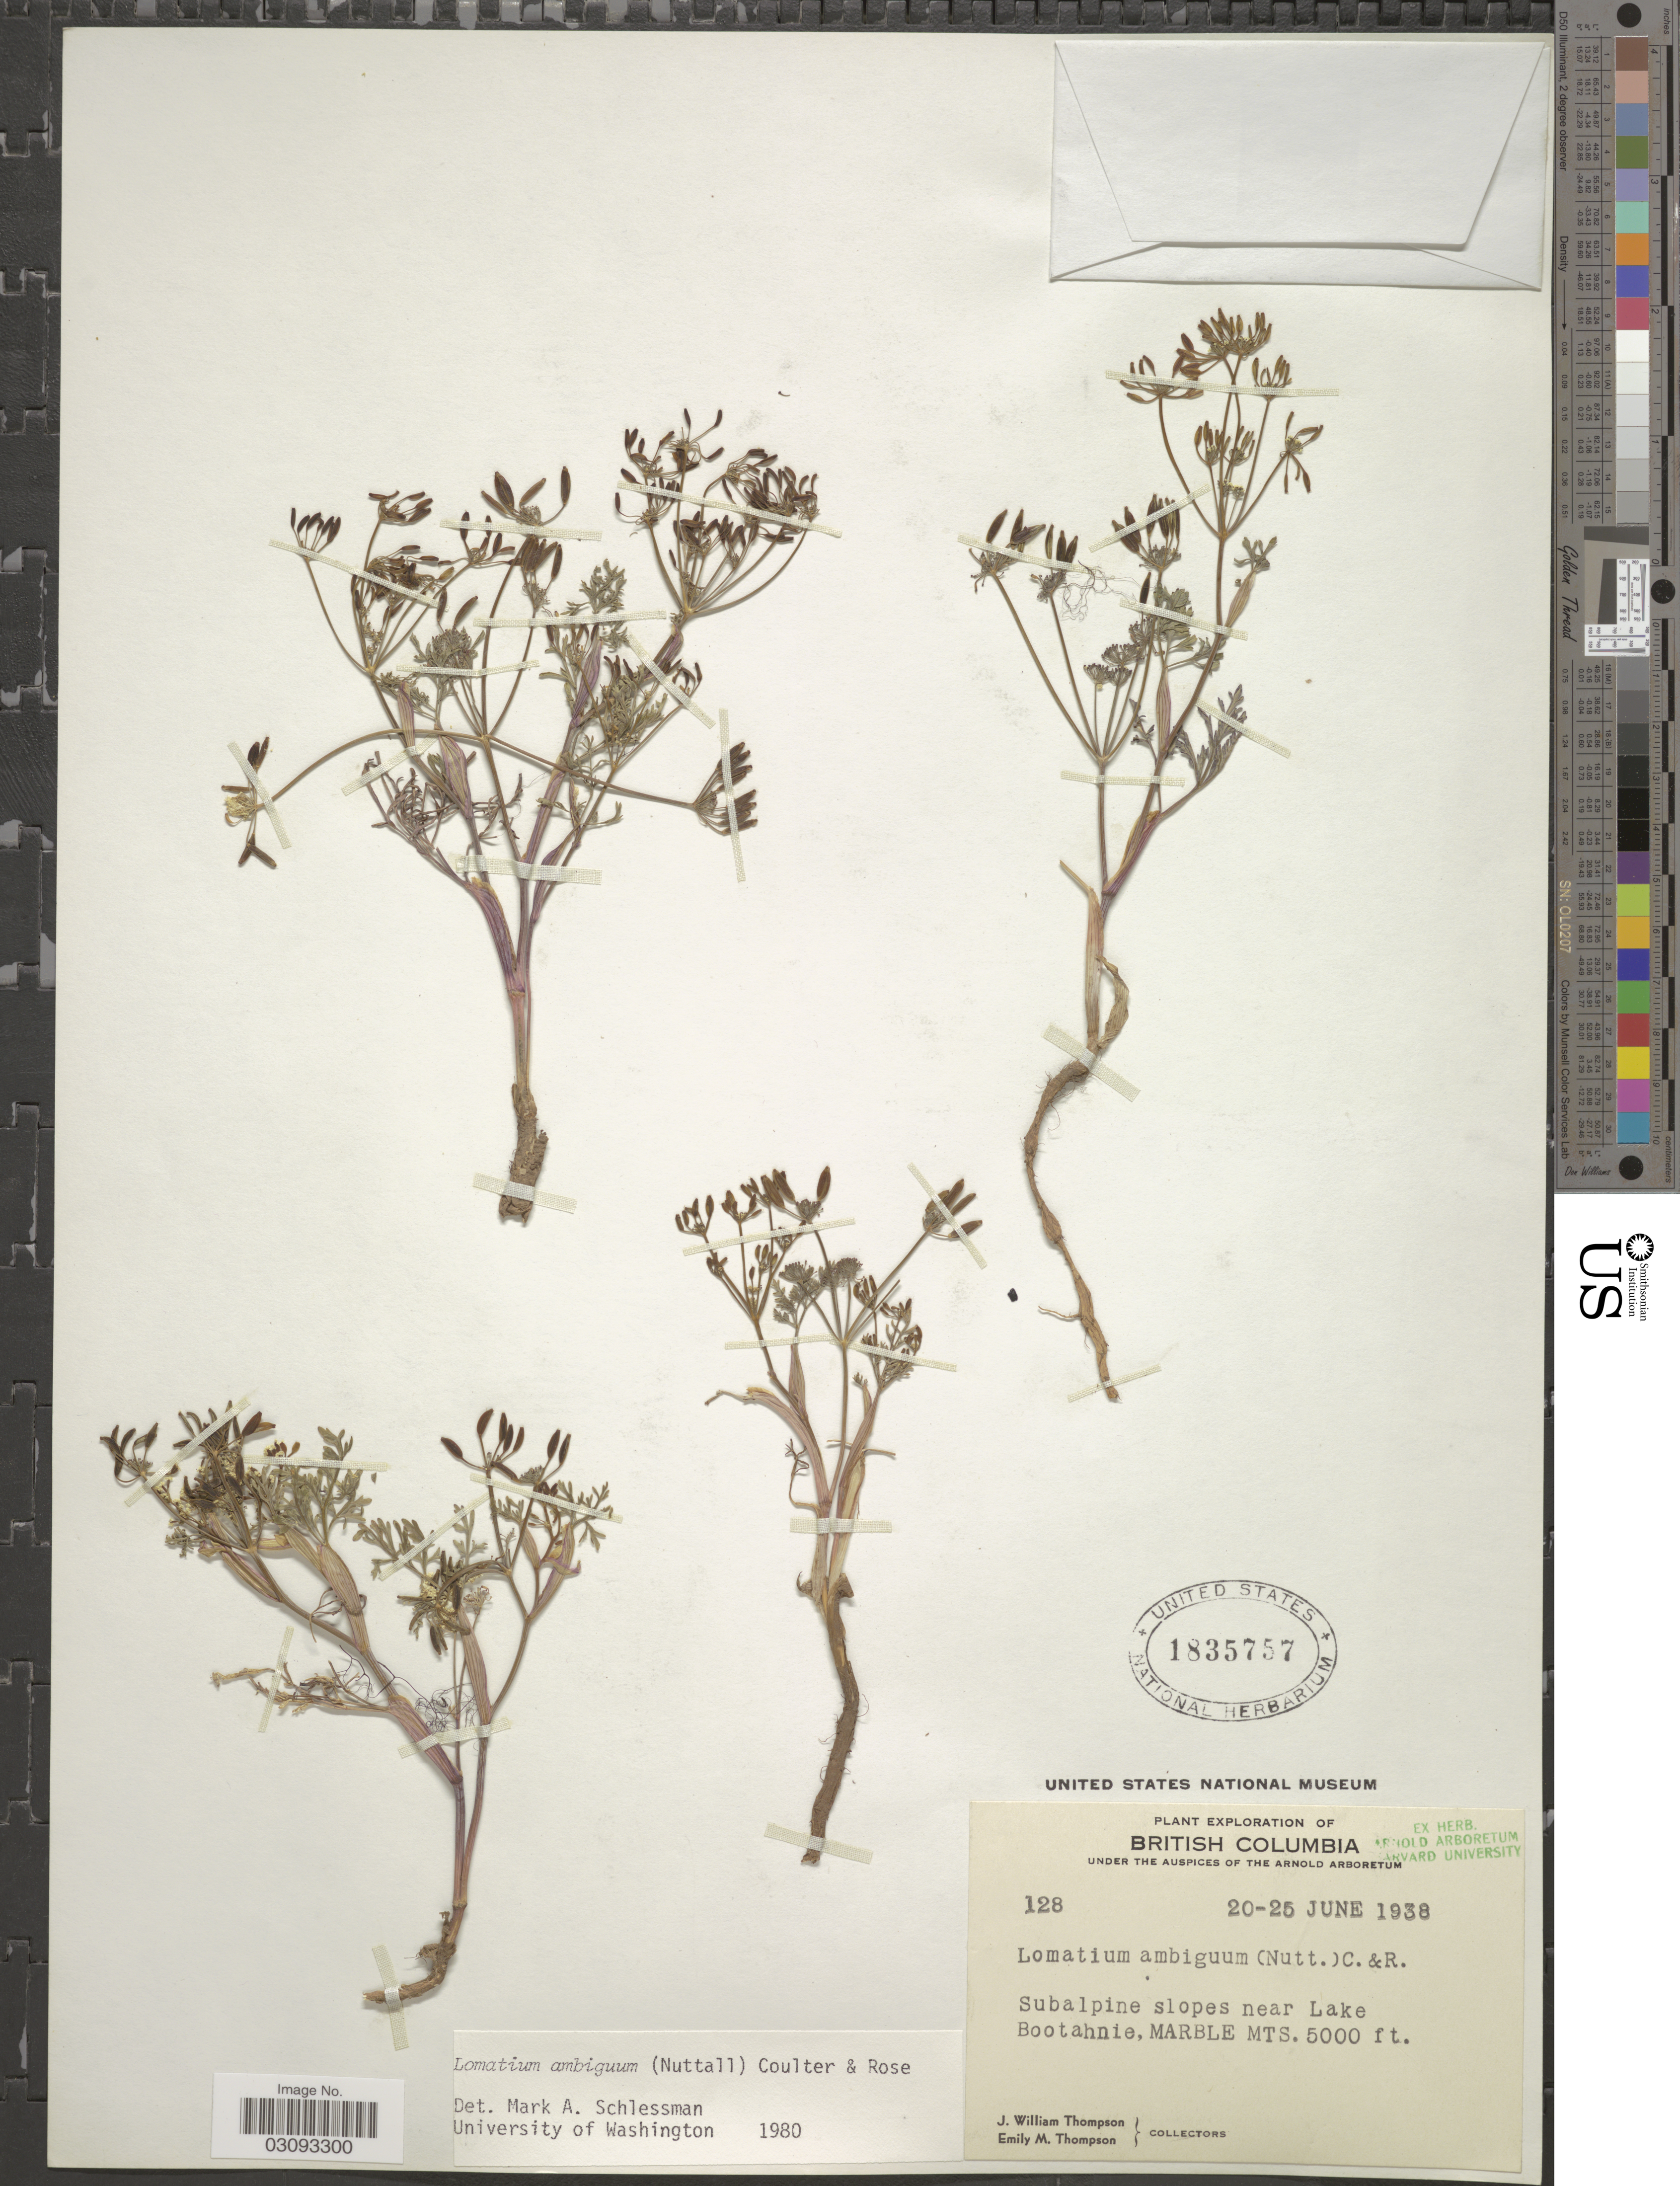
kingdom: Plantae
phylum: Tracheophyta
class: Magnoliopsida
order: Apiales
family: Apiaceae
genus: Lomatium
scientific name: Lomatium ambiguum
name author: (Nutt.) Coult. & Rose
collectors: J. W. Thompson & E. M. Thompson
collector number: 128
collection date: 1938-06-20/1938-06-25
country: Canada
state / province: British Columbia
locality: Subalpine slopes near Lake Bootahnie, Marble Mts.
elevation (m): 1524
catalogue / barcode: US 1835757